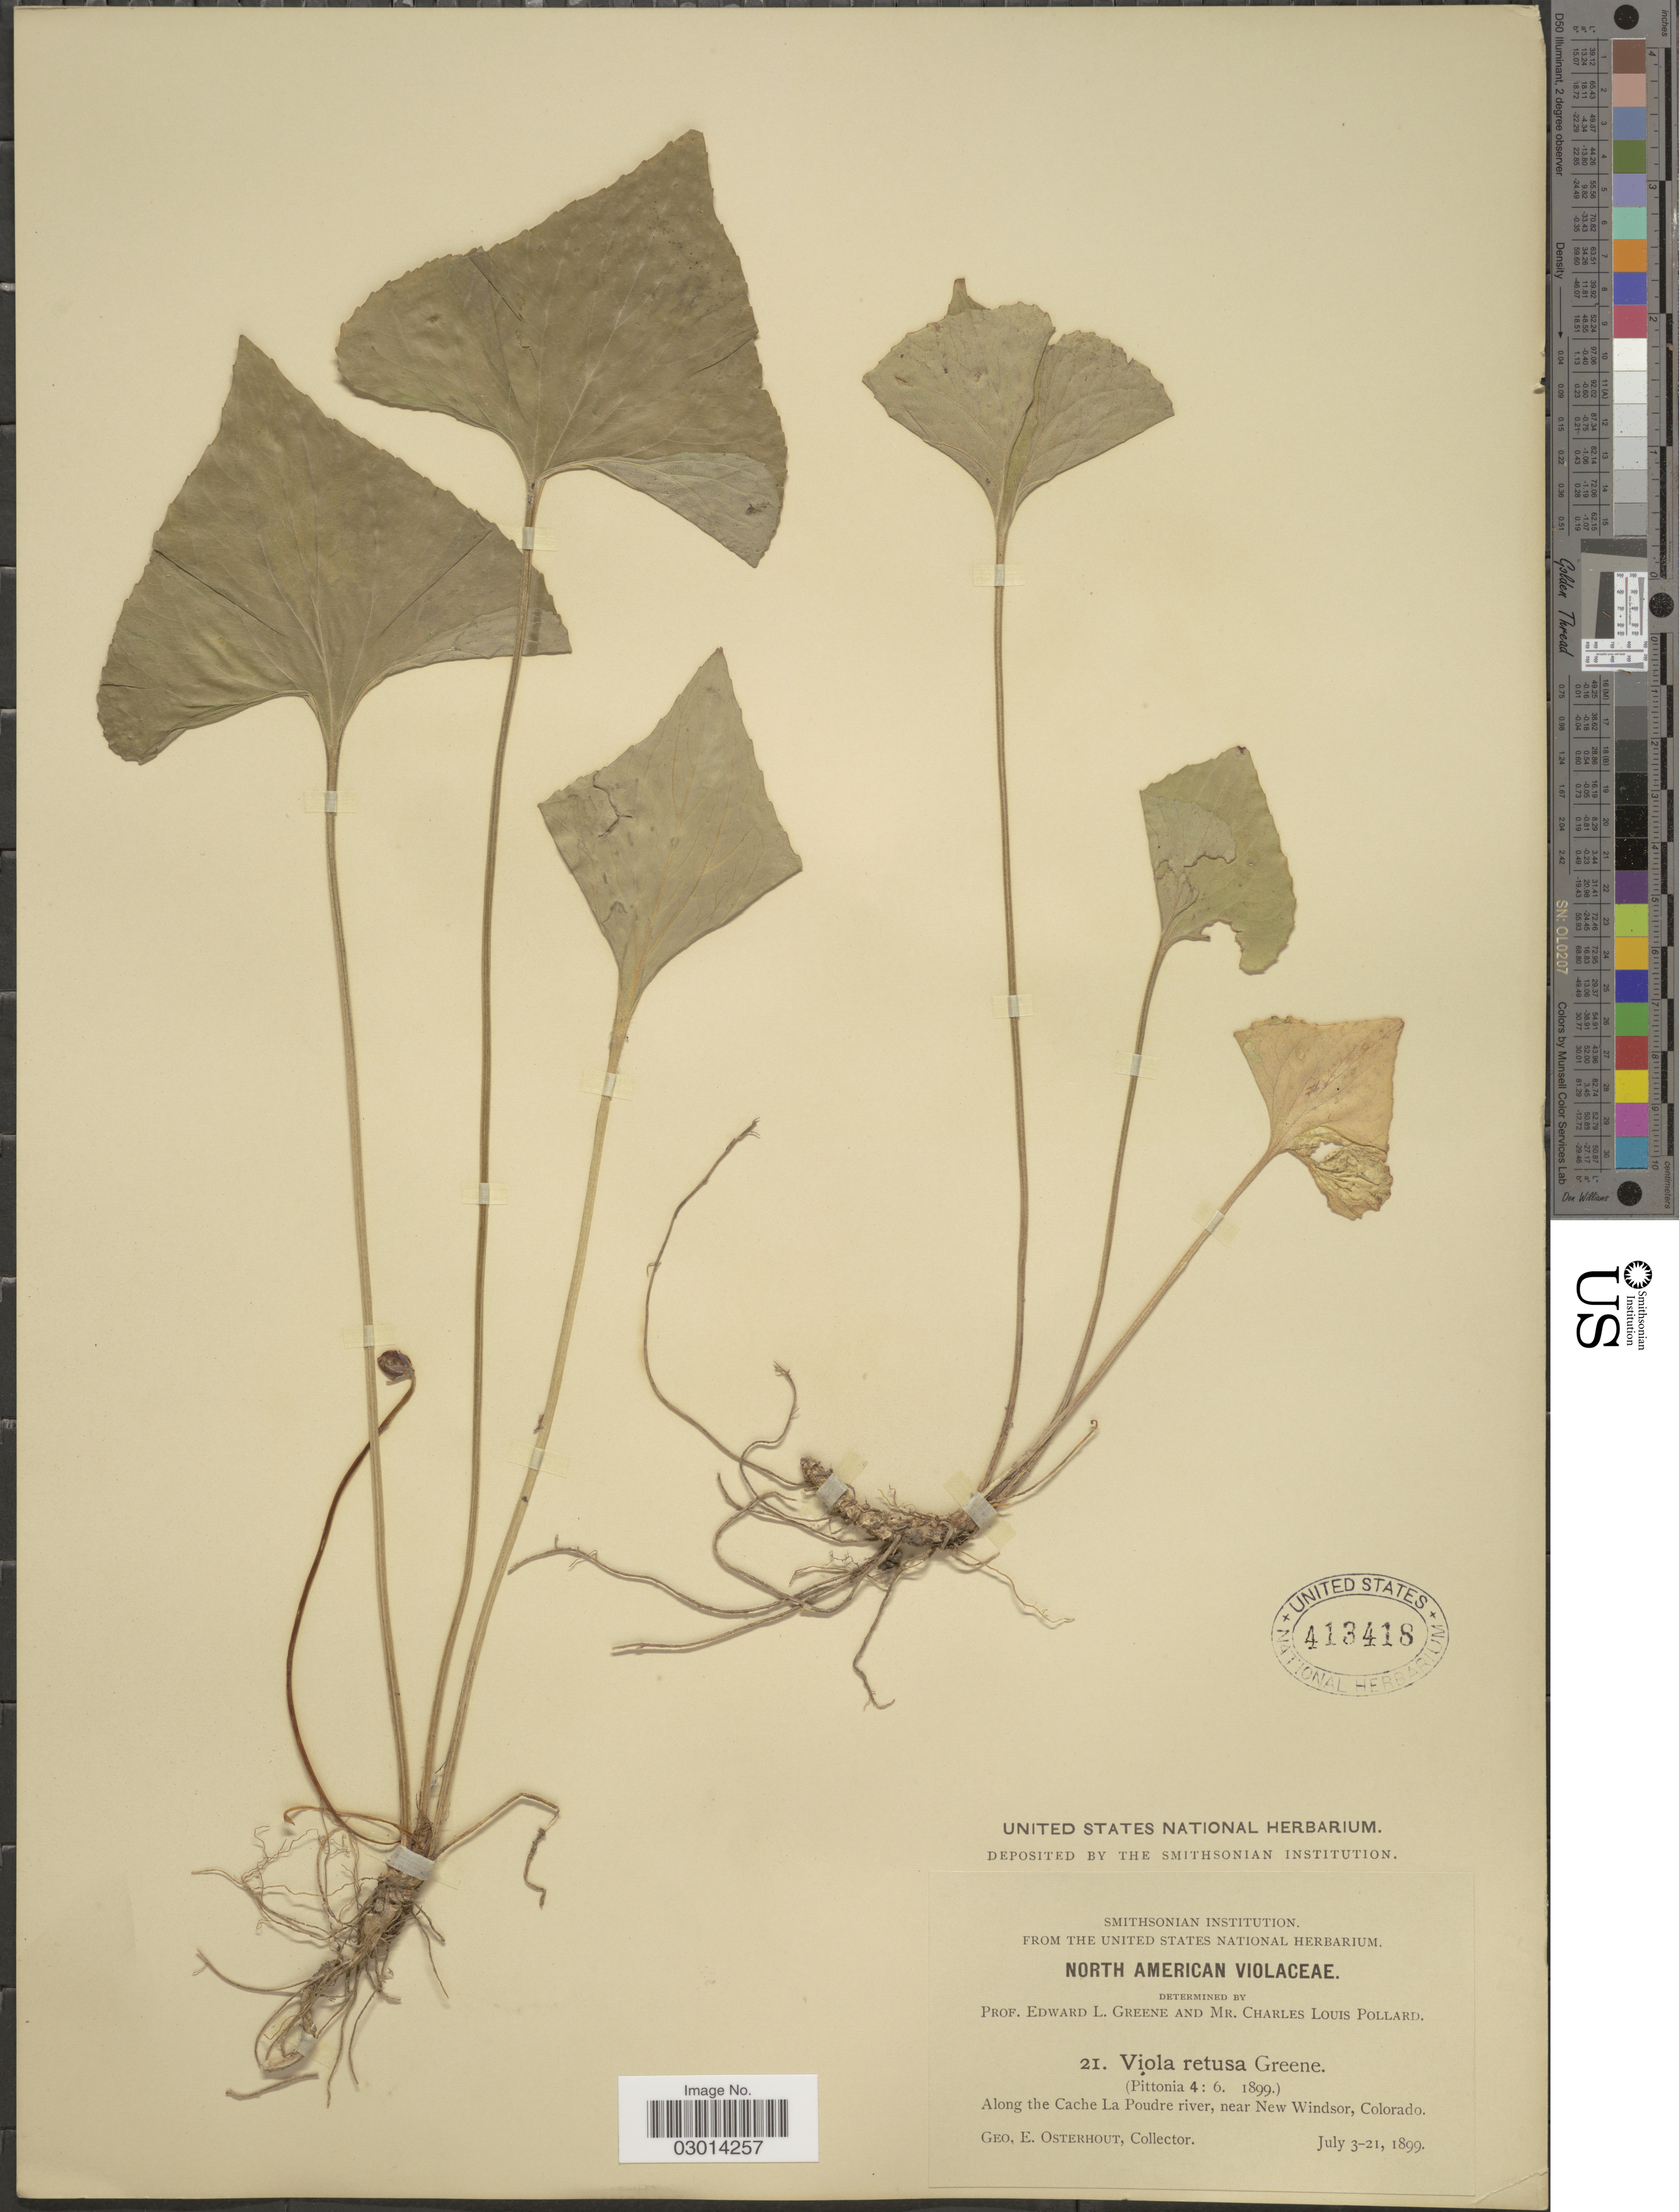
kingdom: Plantae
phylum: Tracheophyta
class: Magnoliopsida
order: Malpighiales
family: Violaceae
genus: Viola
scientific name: Viola retusa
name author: Greene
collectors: G. Osterhout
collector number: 21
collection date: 1899-07-03/1899-07-21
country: United States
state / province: Colorado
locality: Along the Cache La Poudre river, near New Windsor.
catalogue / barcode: US 413418